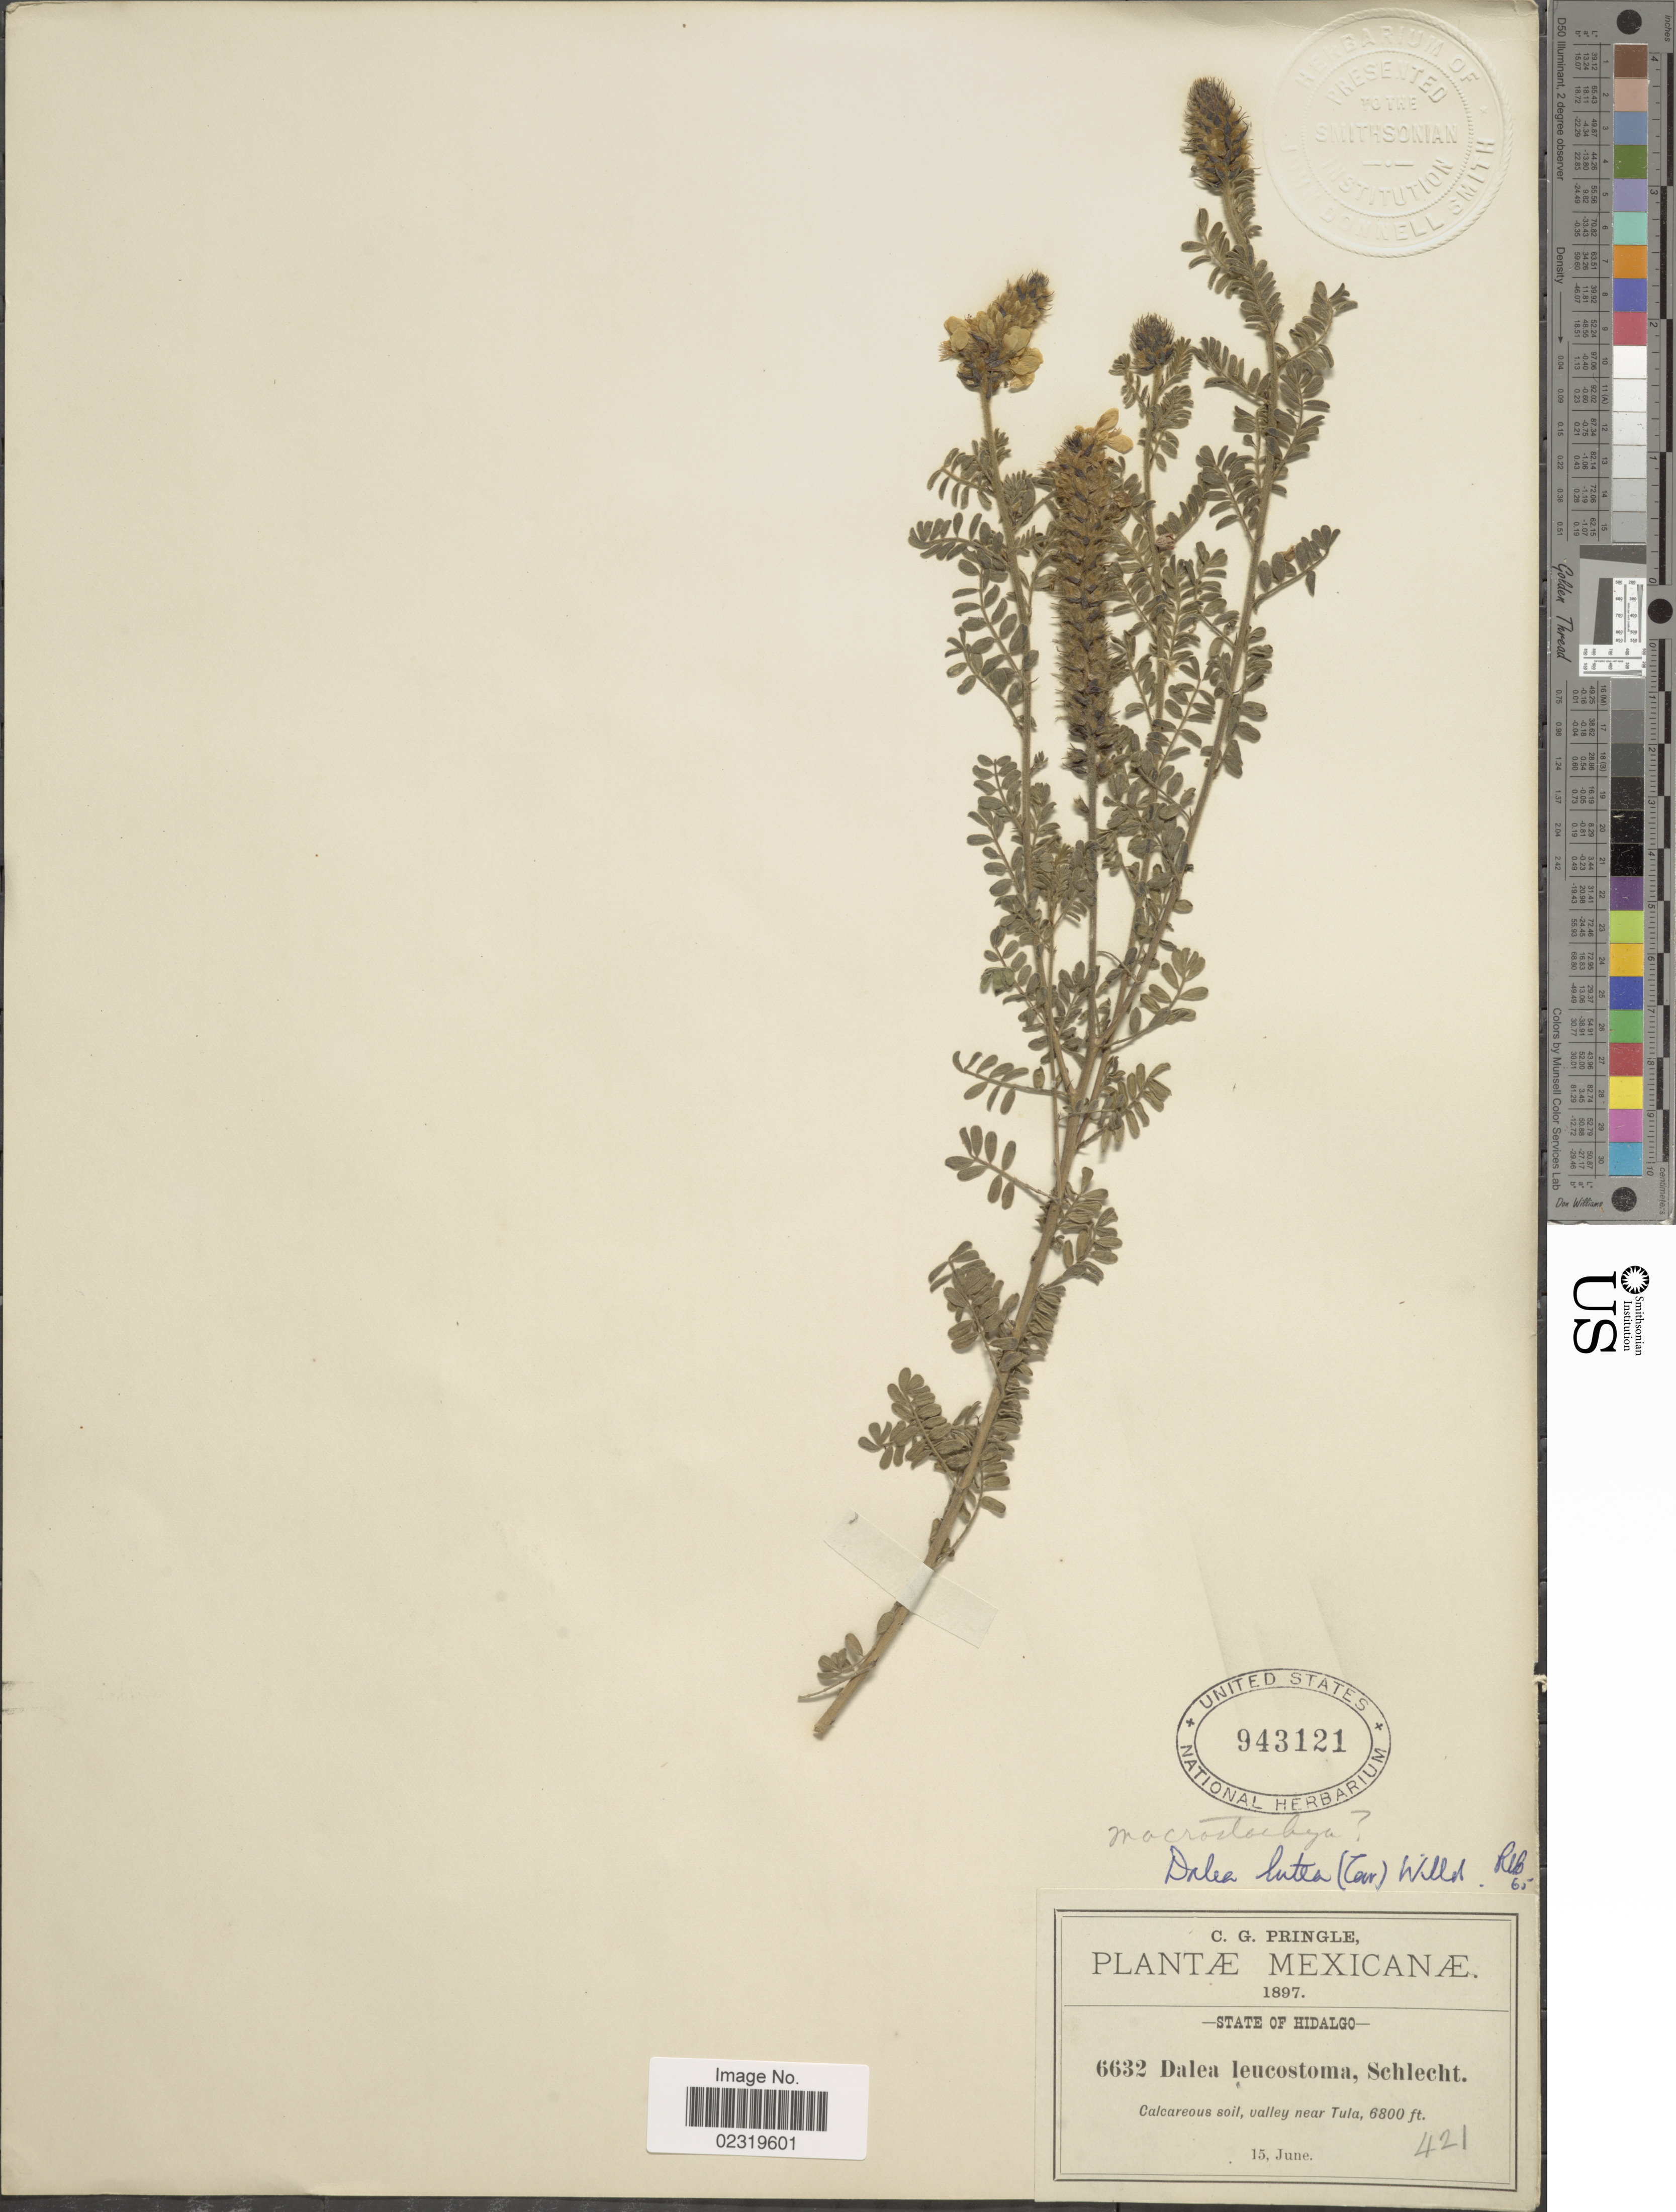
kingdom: Plantae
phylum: Tracheophyta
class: Magnoliopsida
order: Fabales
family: Fabaceae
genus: Dalea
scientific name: Dalea lutea var. lutea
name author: (Cav.) Willd.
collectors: C. G. Pringle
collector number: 6632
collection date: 1897-06-15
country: Mexico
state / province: Hidalgo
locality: Valley near Tula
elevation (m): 2073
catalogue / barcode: US 943121